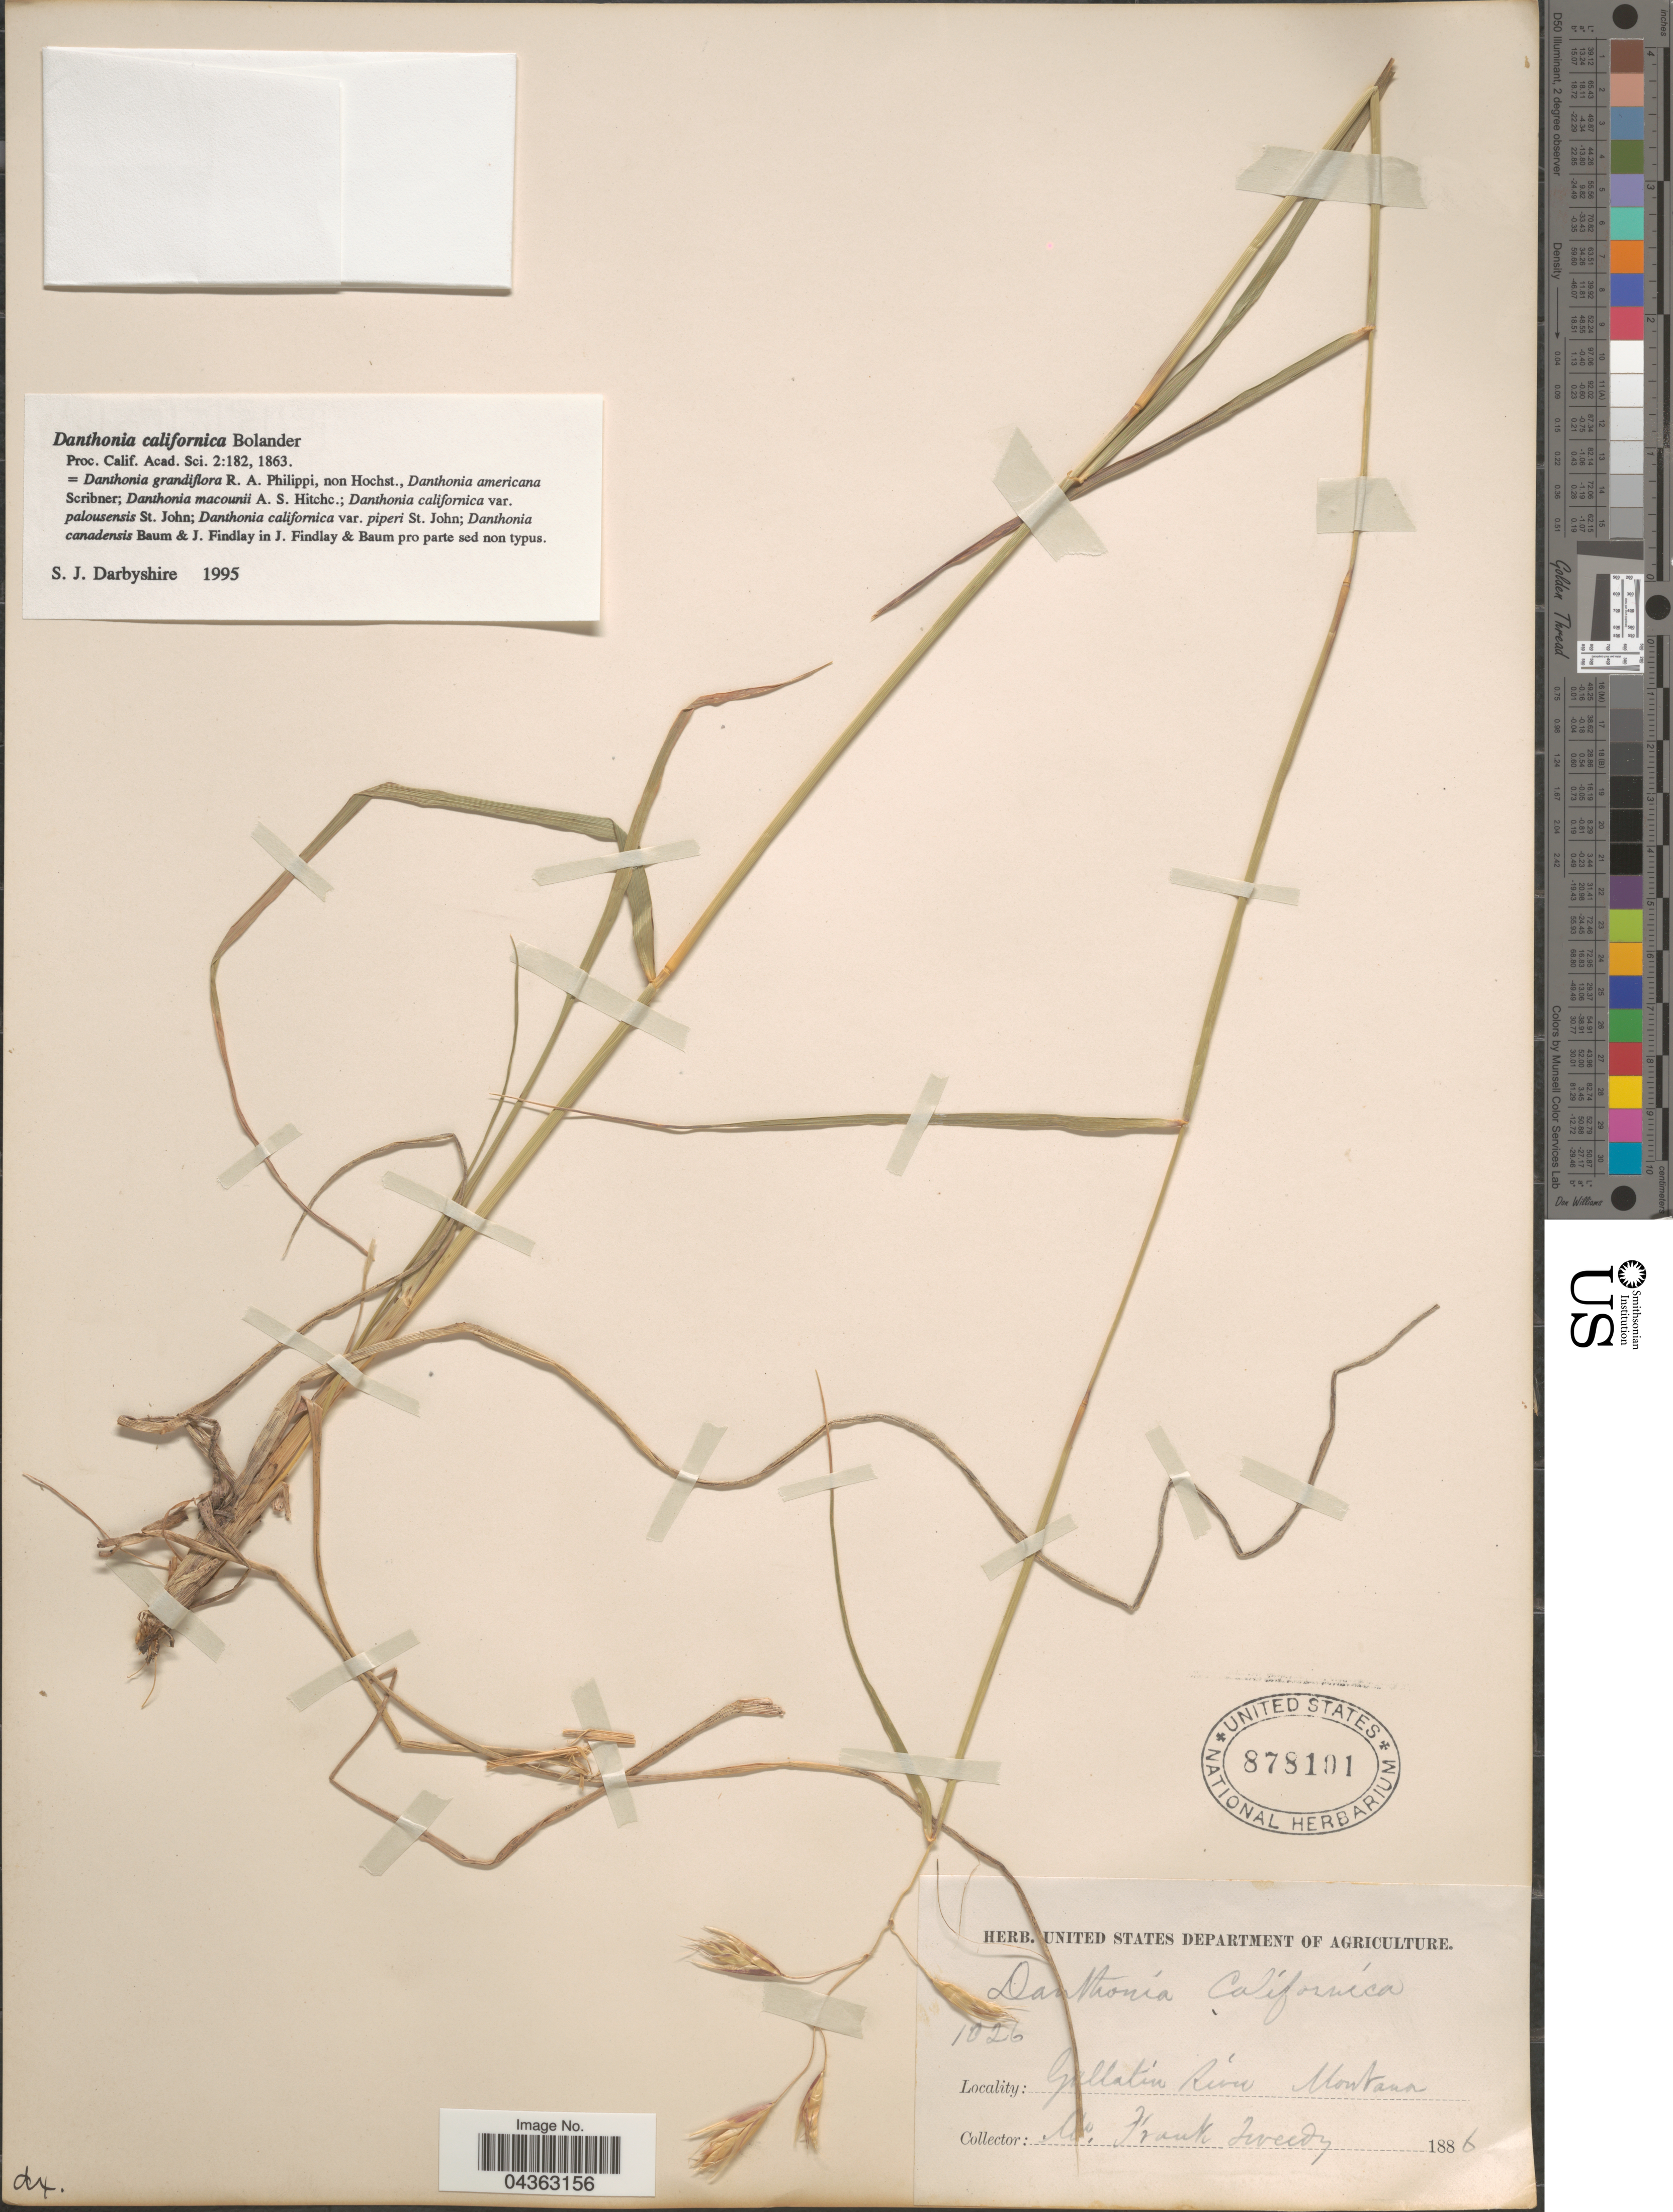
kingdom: Plantae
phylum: Tracheophyta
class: Liliopsida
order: Poales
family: Poaceae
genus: Danthonia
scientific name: Danthonia californica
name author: Bol.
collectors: F. Tweedy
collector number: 1026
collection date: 1886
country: United States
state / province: Montana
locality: Gallatin River.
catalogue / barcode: US 878101